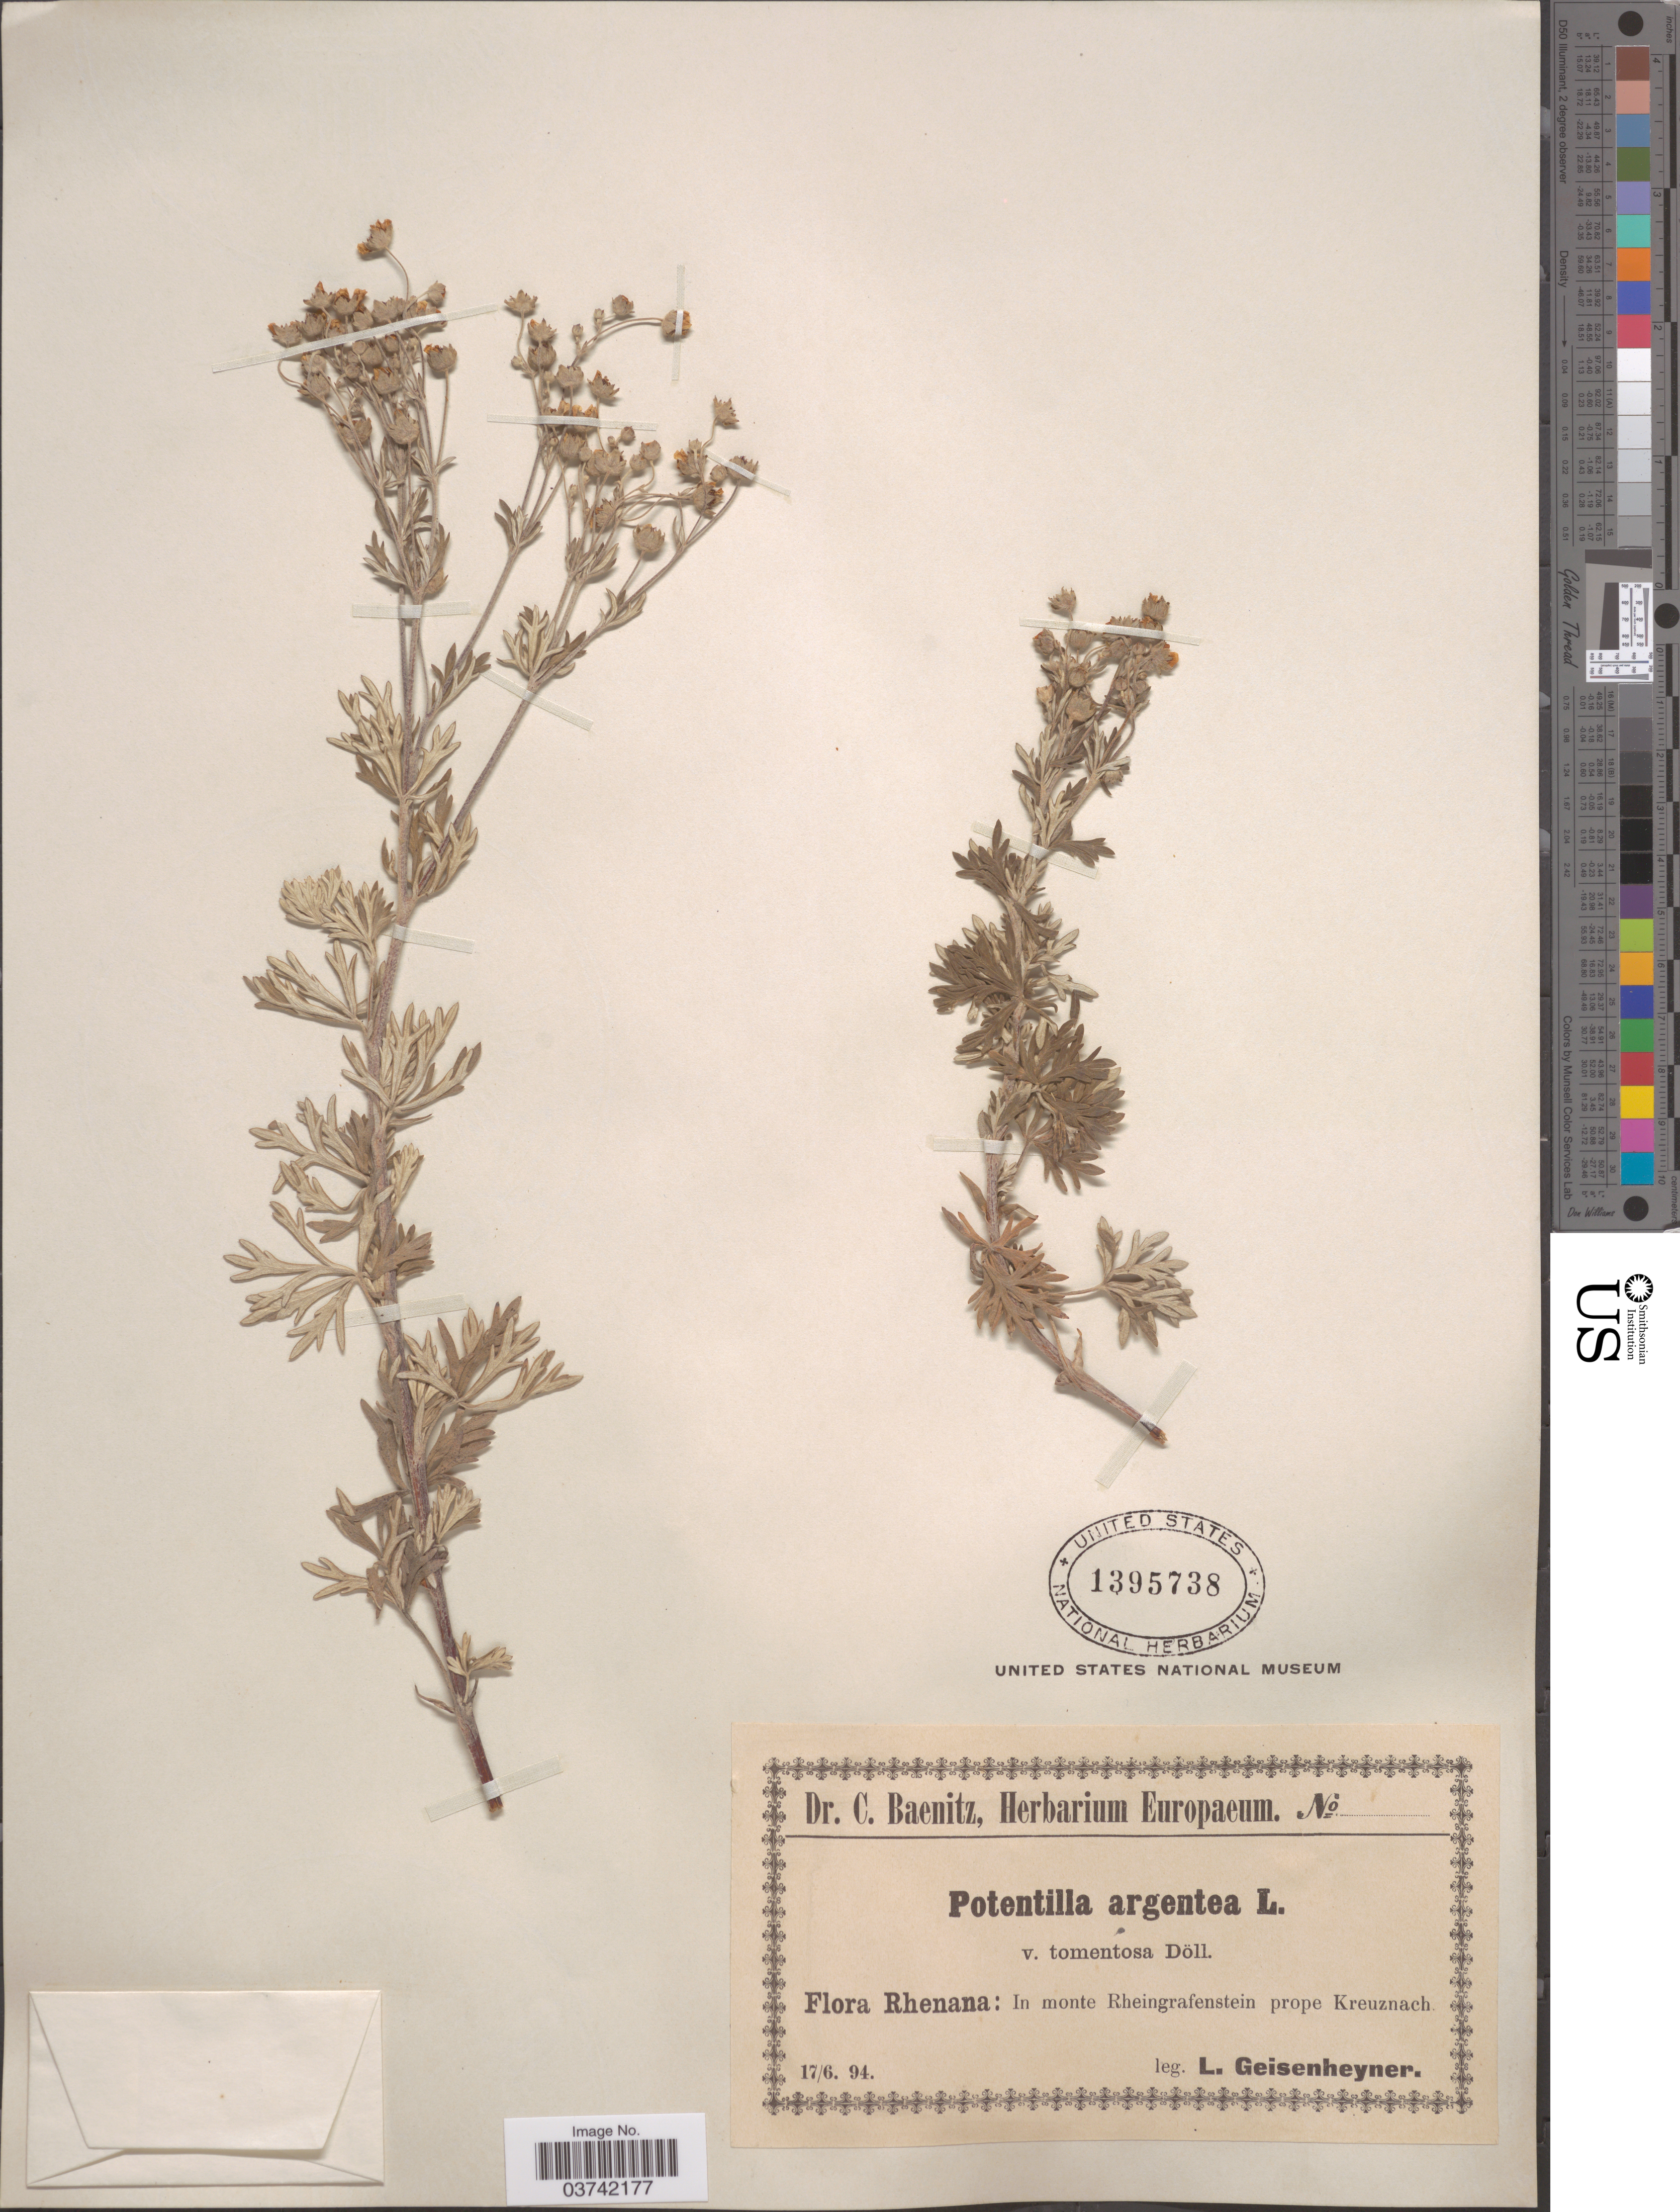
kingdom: Plantae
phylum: Tracheophyta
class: Magnoliopsida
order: Rosales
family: Rosaceae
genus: Potentilla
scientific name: Potentilla argentea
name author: L.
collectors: L. Geisenheyner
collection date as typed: Transcribed d/m/y: 17/6/94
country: Germany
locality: Rhenana: In monte Rheingrafenstein prope Kreuznach.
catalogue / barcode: US 1395738